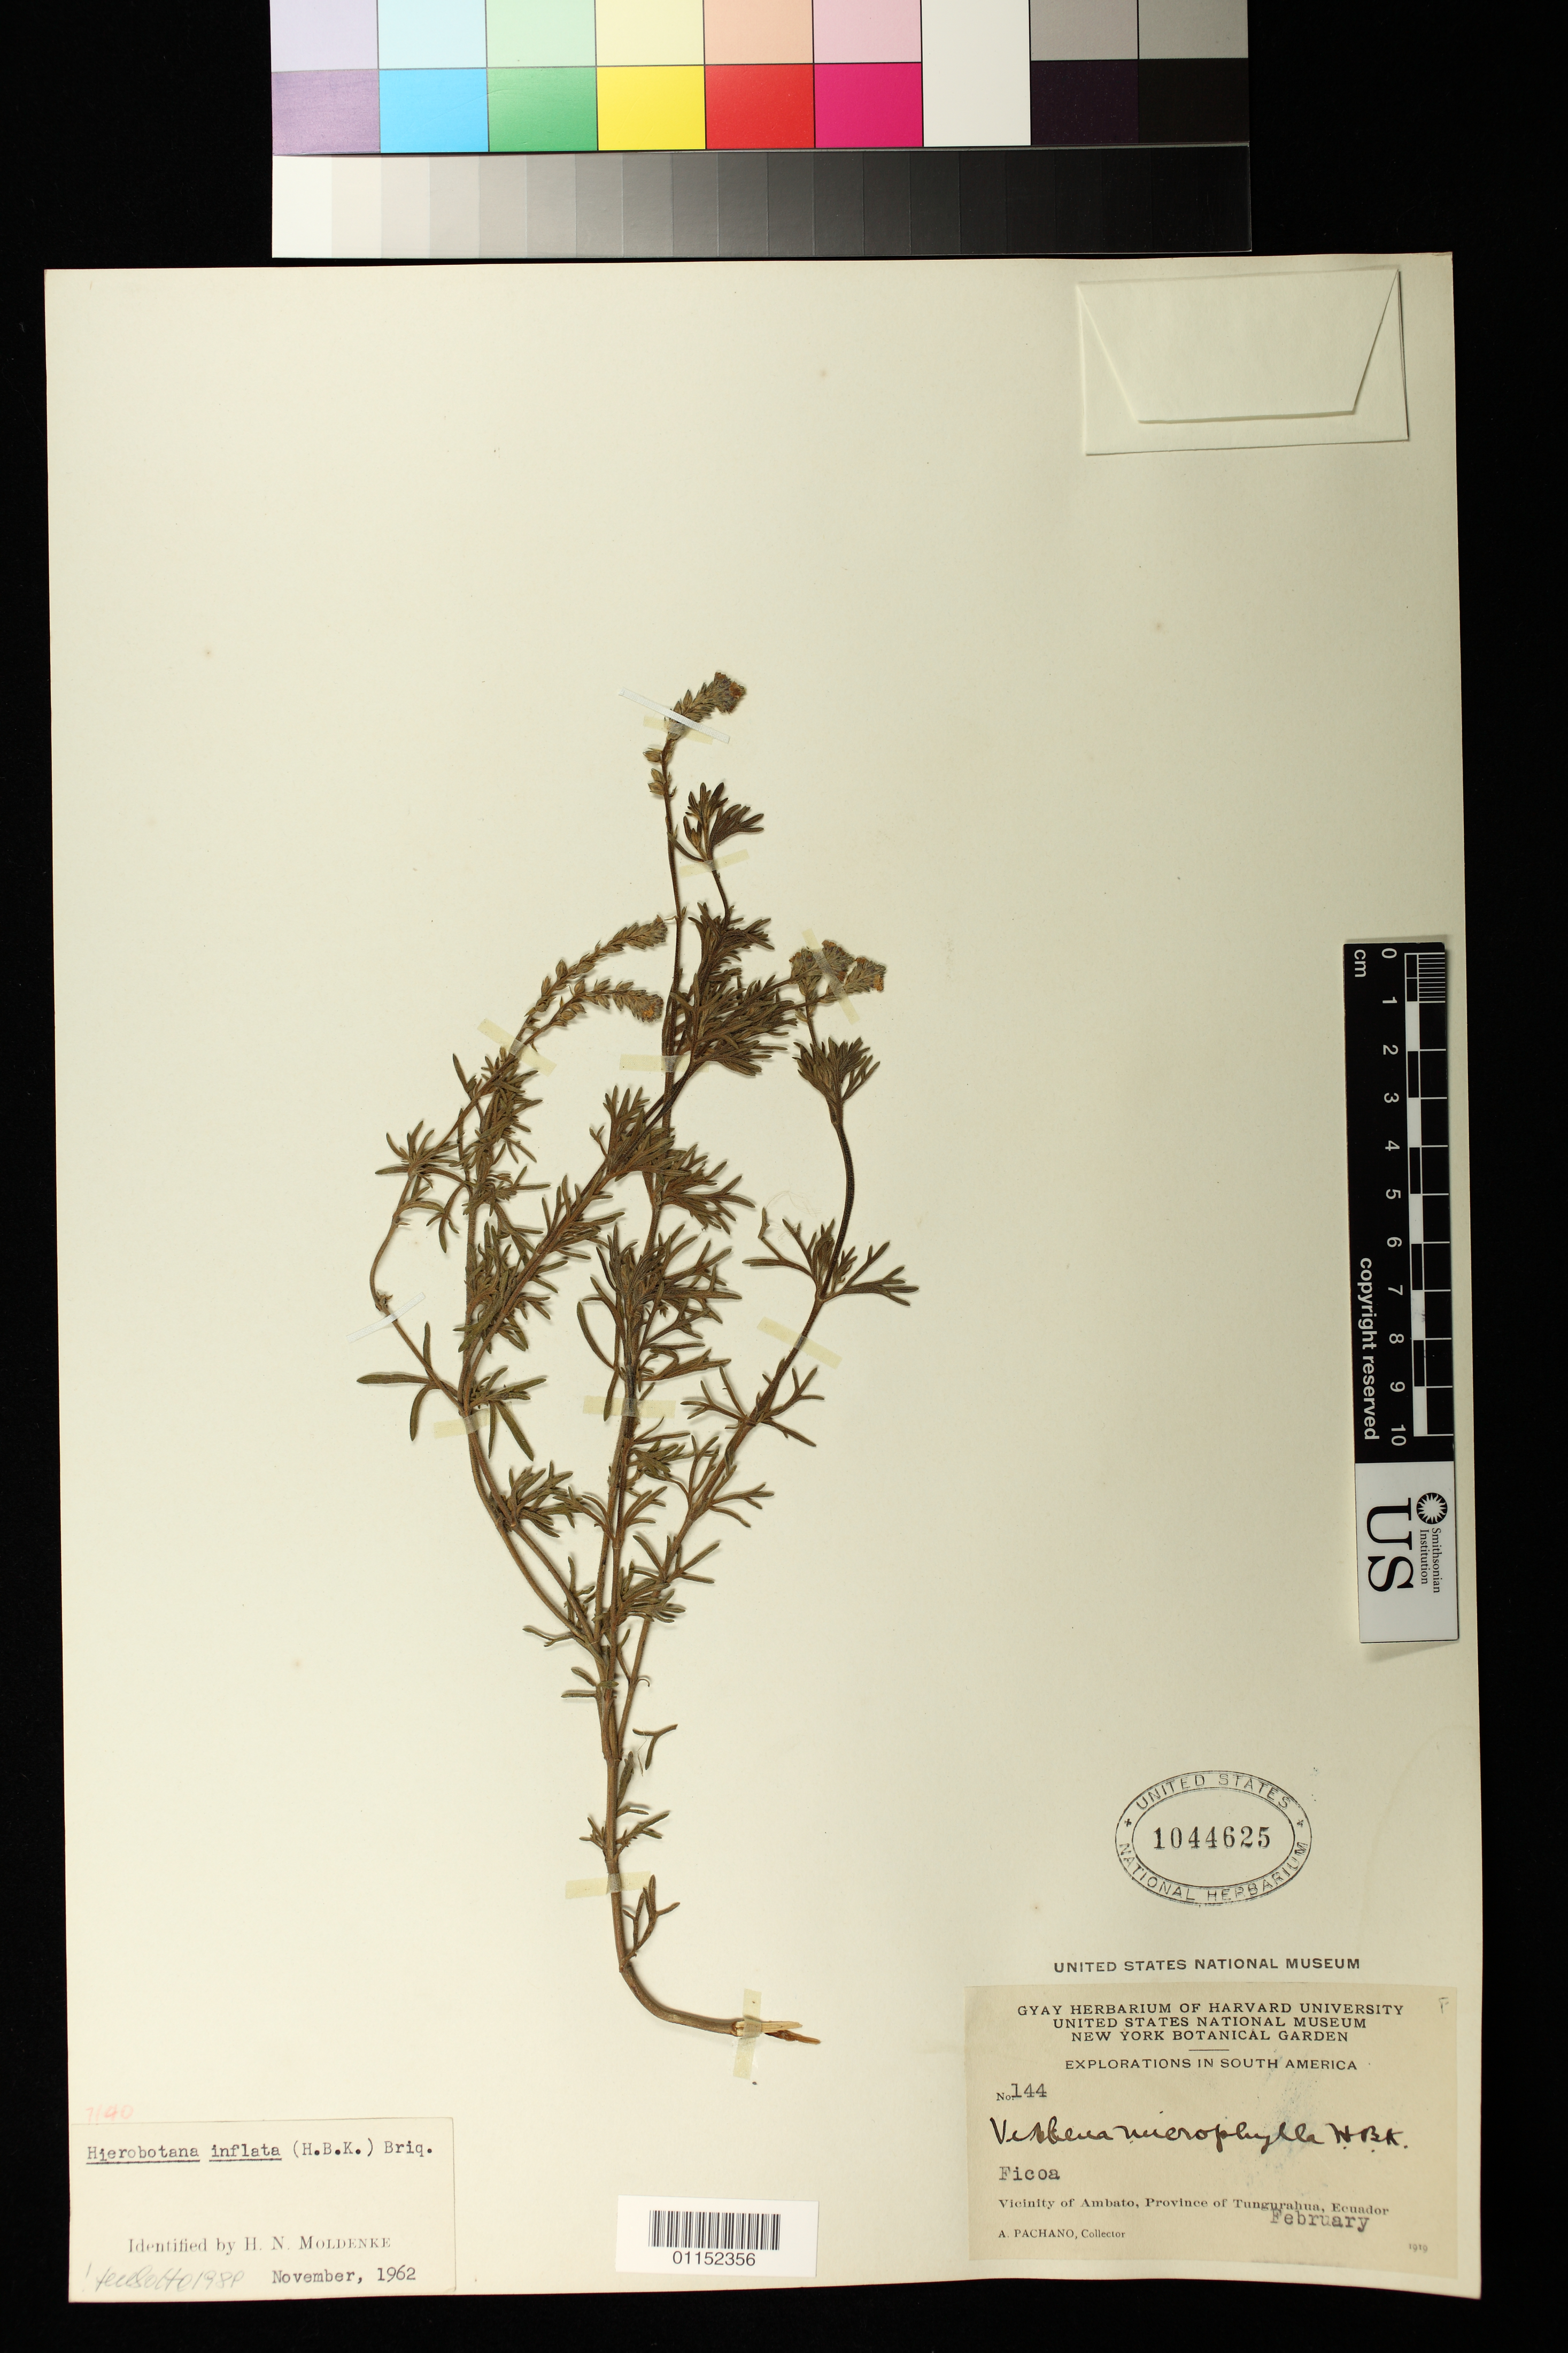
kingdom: Plantae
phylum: Tracheophyta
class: Magnoliopsida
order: Lamiales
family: Verbenaceae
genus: Hierobotana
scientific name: Hierobotana inflata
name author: (Kunth) Briq.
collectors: A. Pachano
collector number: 144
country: Ecuador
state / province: Tungurahua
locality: Ambato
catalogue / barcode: US 1044625